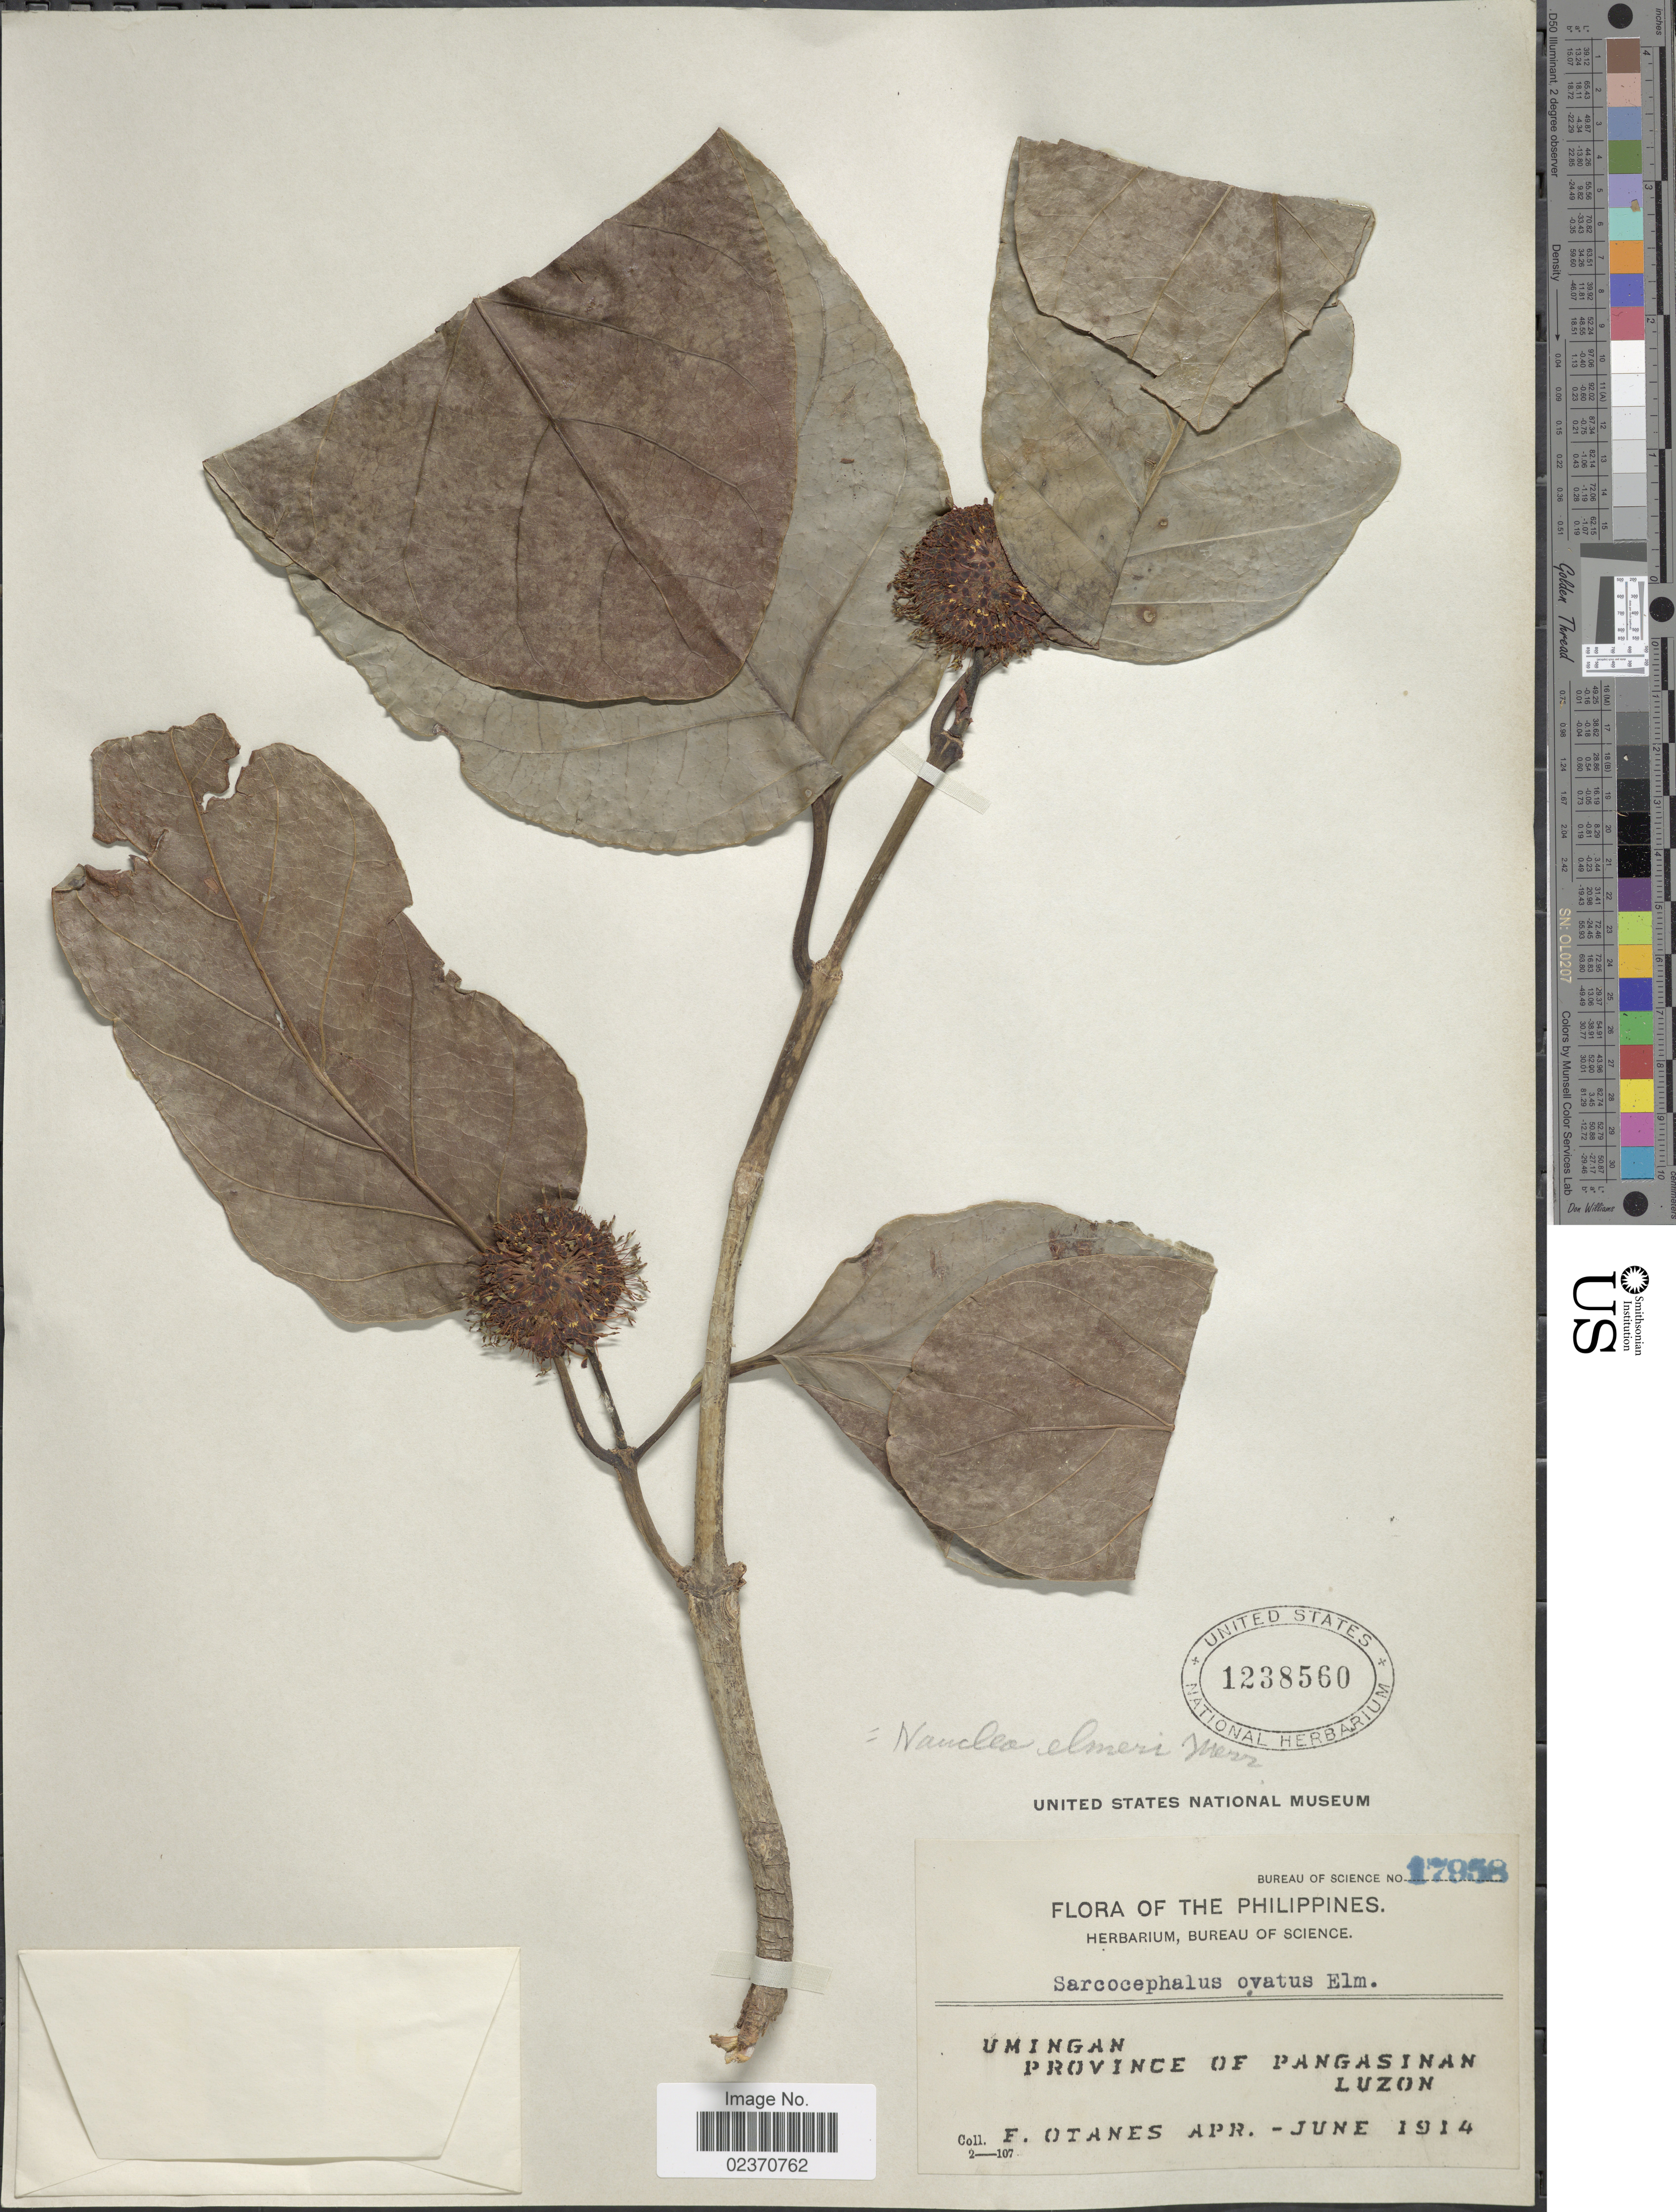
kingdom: Plantae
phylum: Tracheophyta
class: Magnoliopsida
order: Gentianales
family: Rubiaceae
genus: Nauclea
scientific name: Nauclea elmeri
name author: Merr.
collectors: F. Q. Otanes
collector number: Bureau of Science 17958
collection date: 1914-04/1914-06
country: Philippines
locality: Umingan, Province of Pangasinan, Luzon.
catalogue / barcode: US 1238560